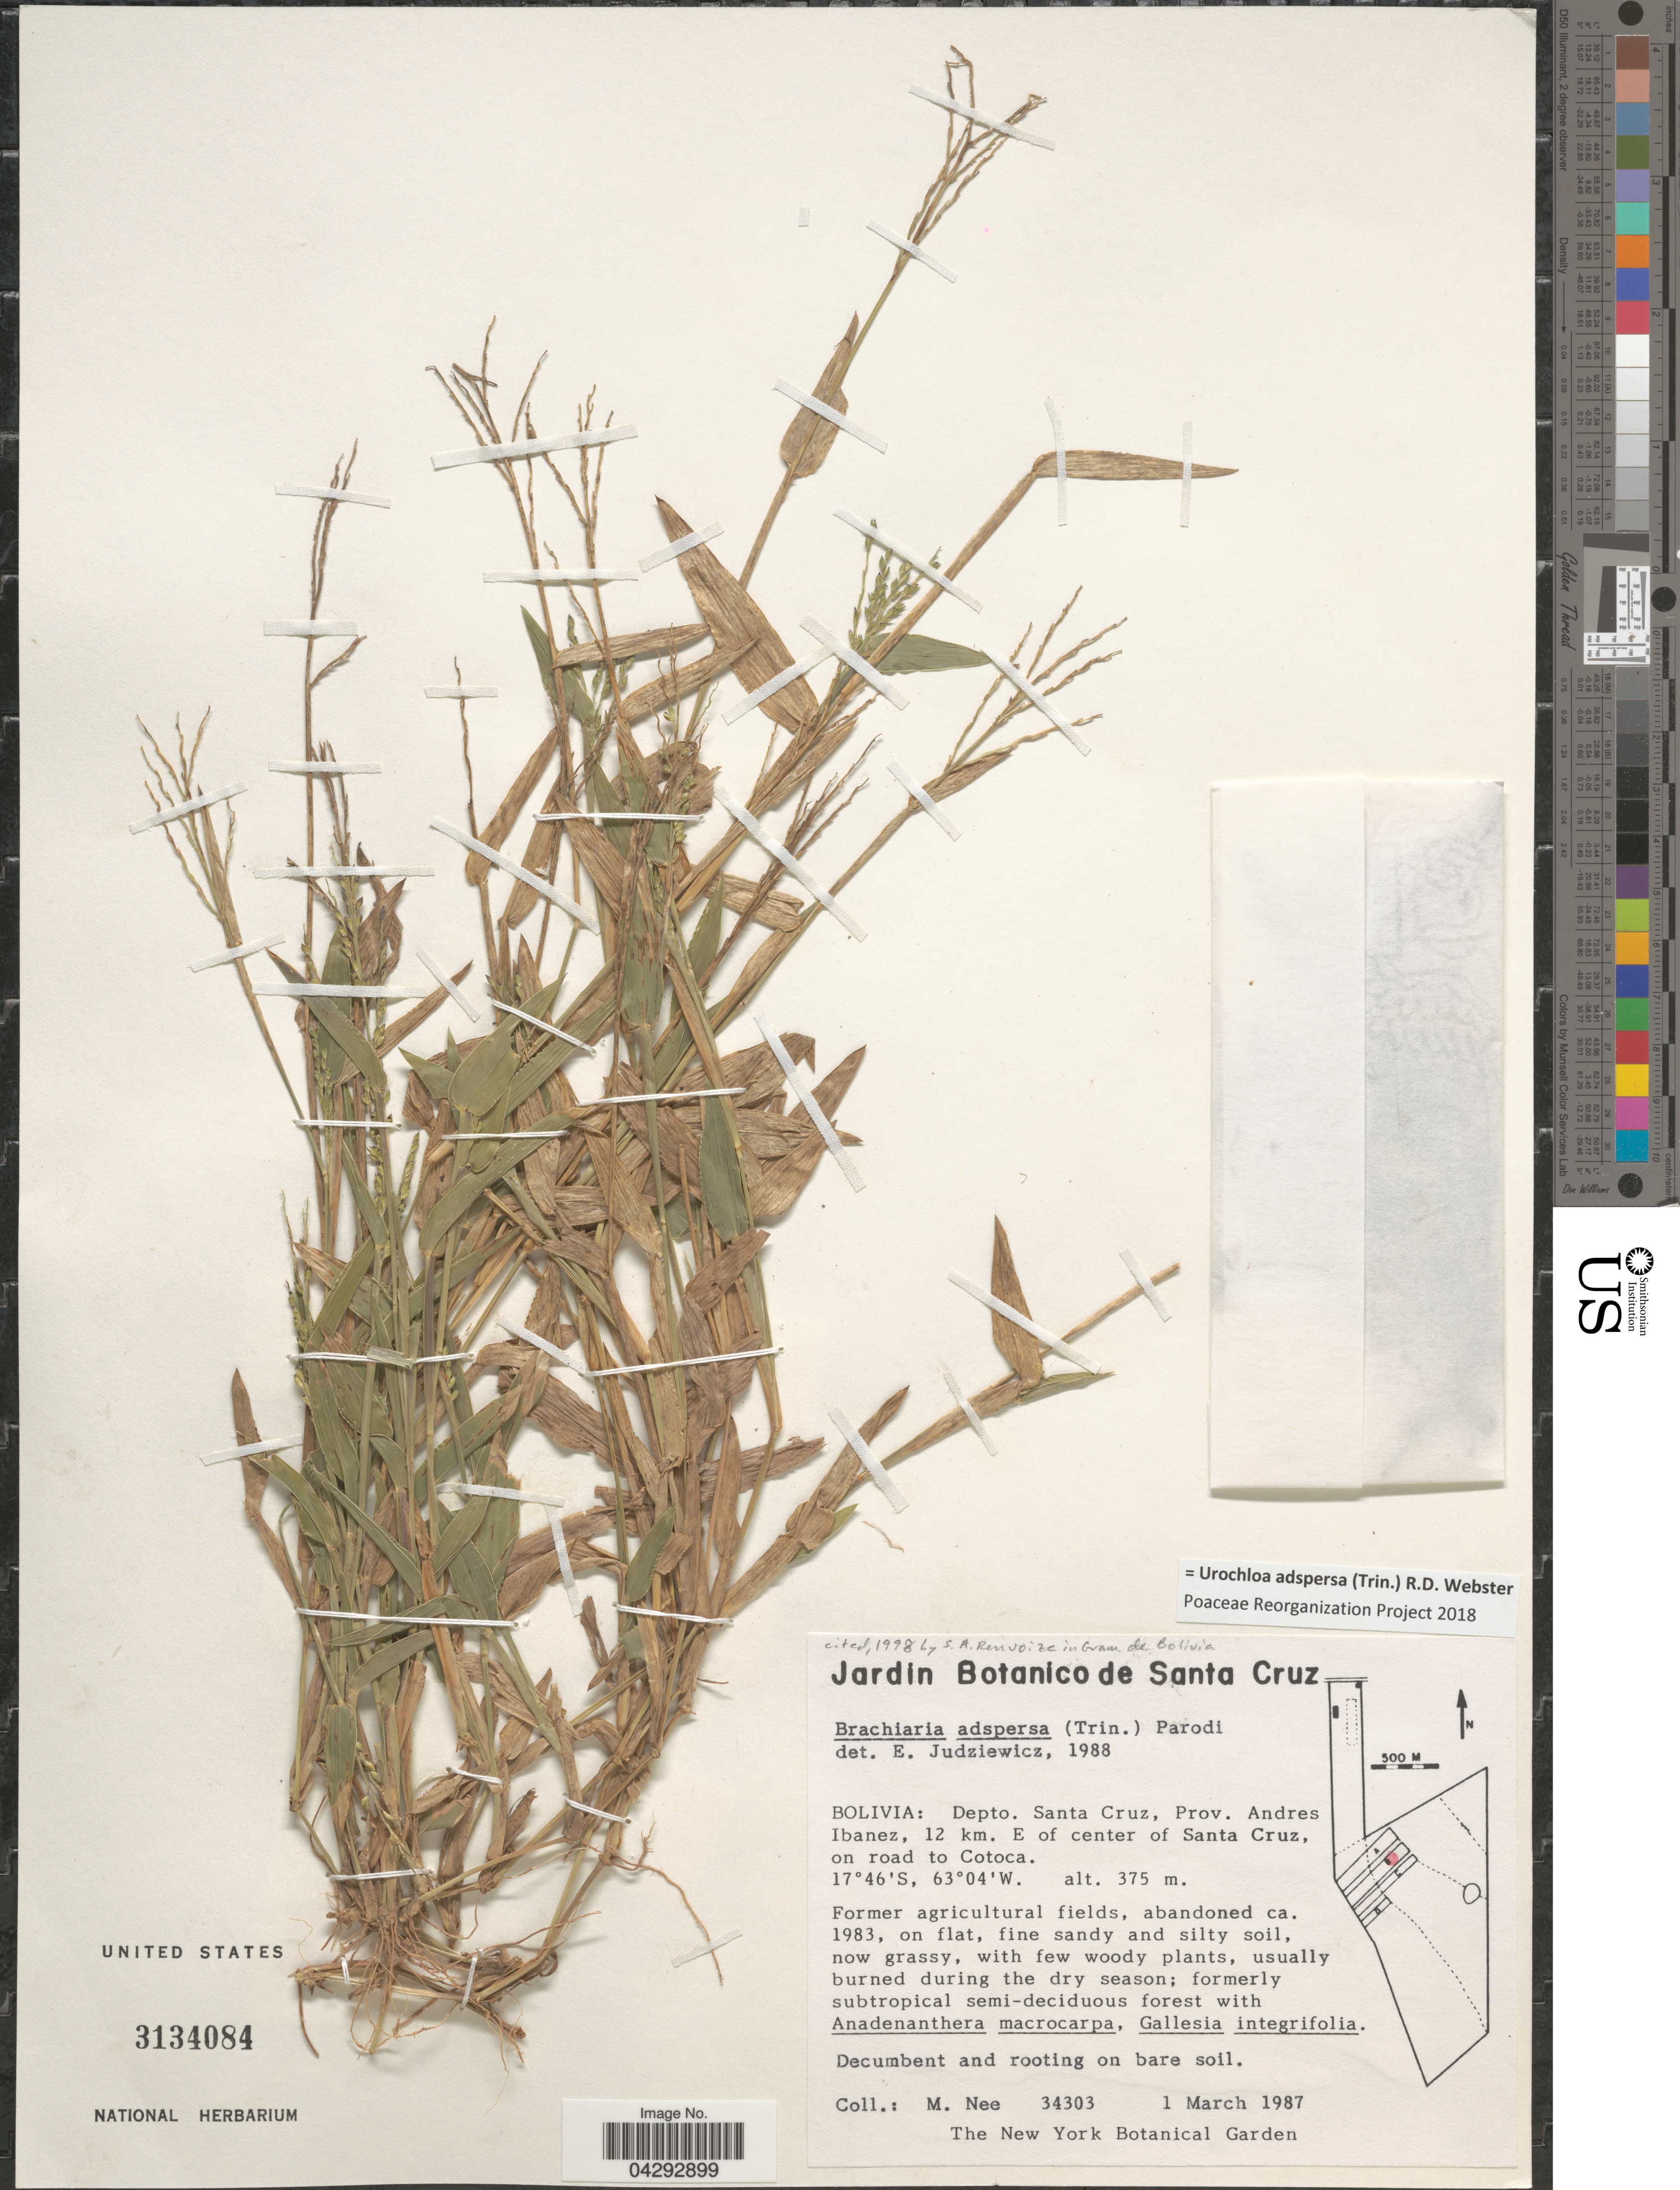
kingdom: Plantae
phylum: Tracheophyta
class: Liliopsida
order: Poales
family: Poaceae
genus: Urochloa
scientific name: Urochloa adspersa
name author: (Trin.) R.D. Webster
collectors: M. Nee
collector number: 34303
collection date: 1987-03-01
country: Bolivia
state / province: Santa Cruz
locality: Depto. Santa Cruz, Prov. Andres Ibanez, 12 km. E of center of Santa Cruz, on road to Cotoca.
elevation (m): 375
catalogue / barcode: US 3134084